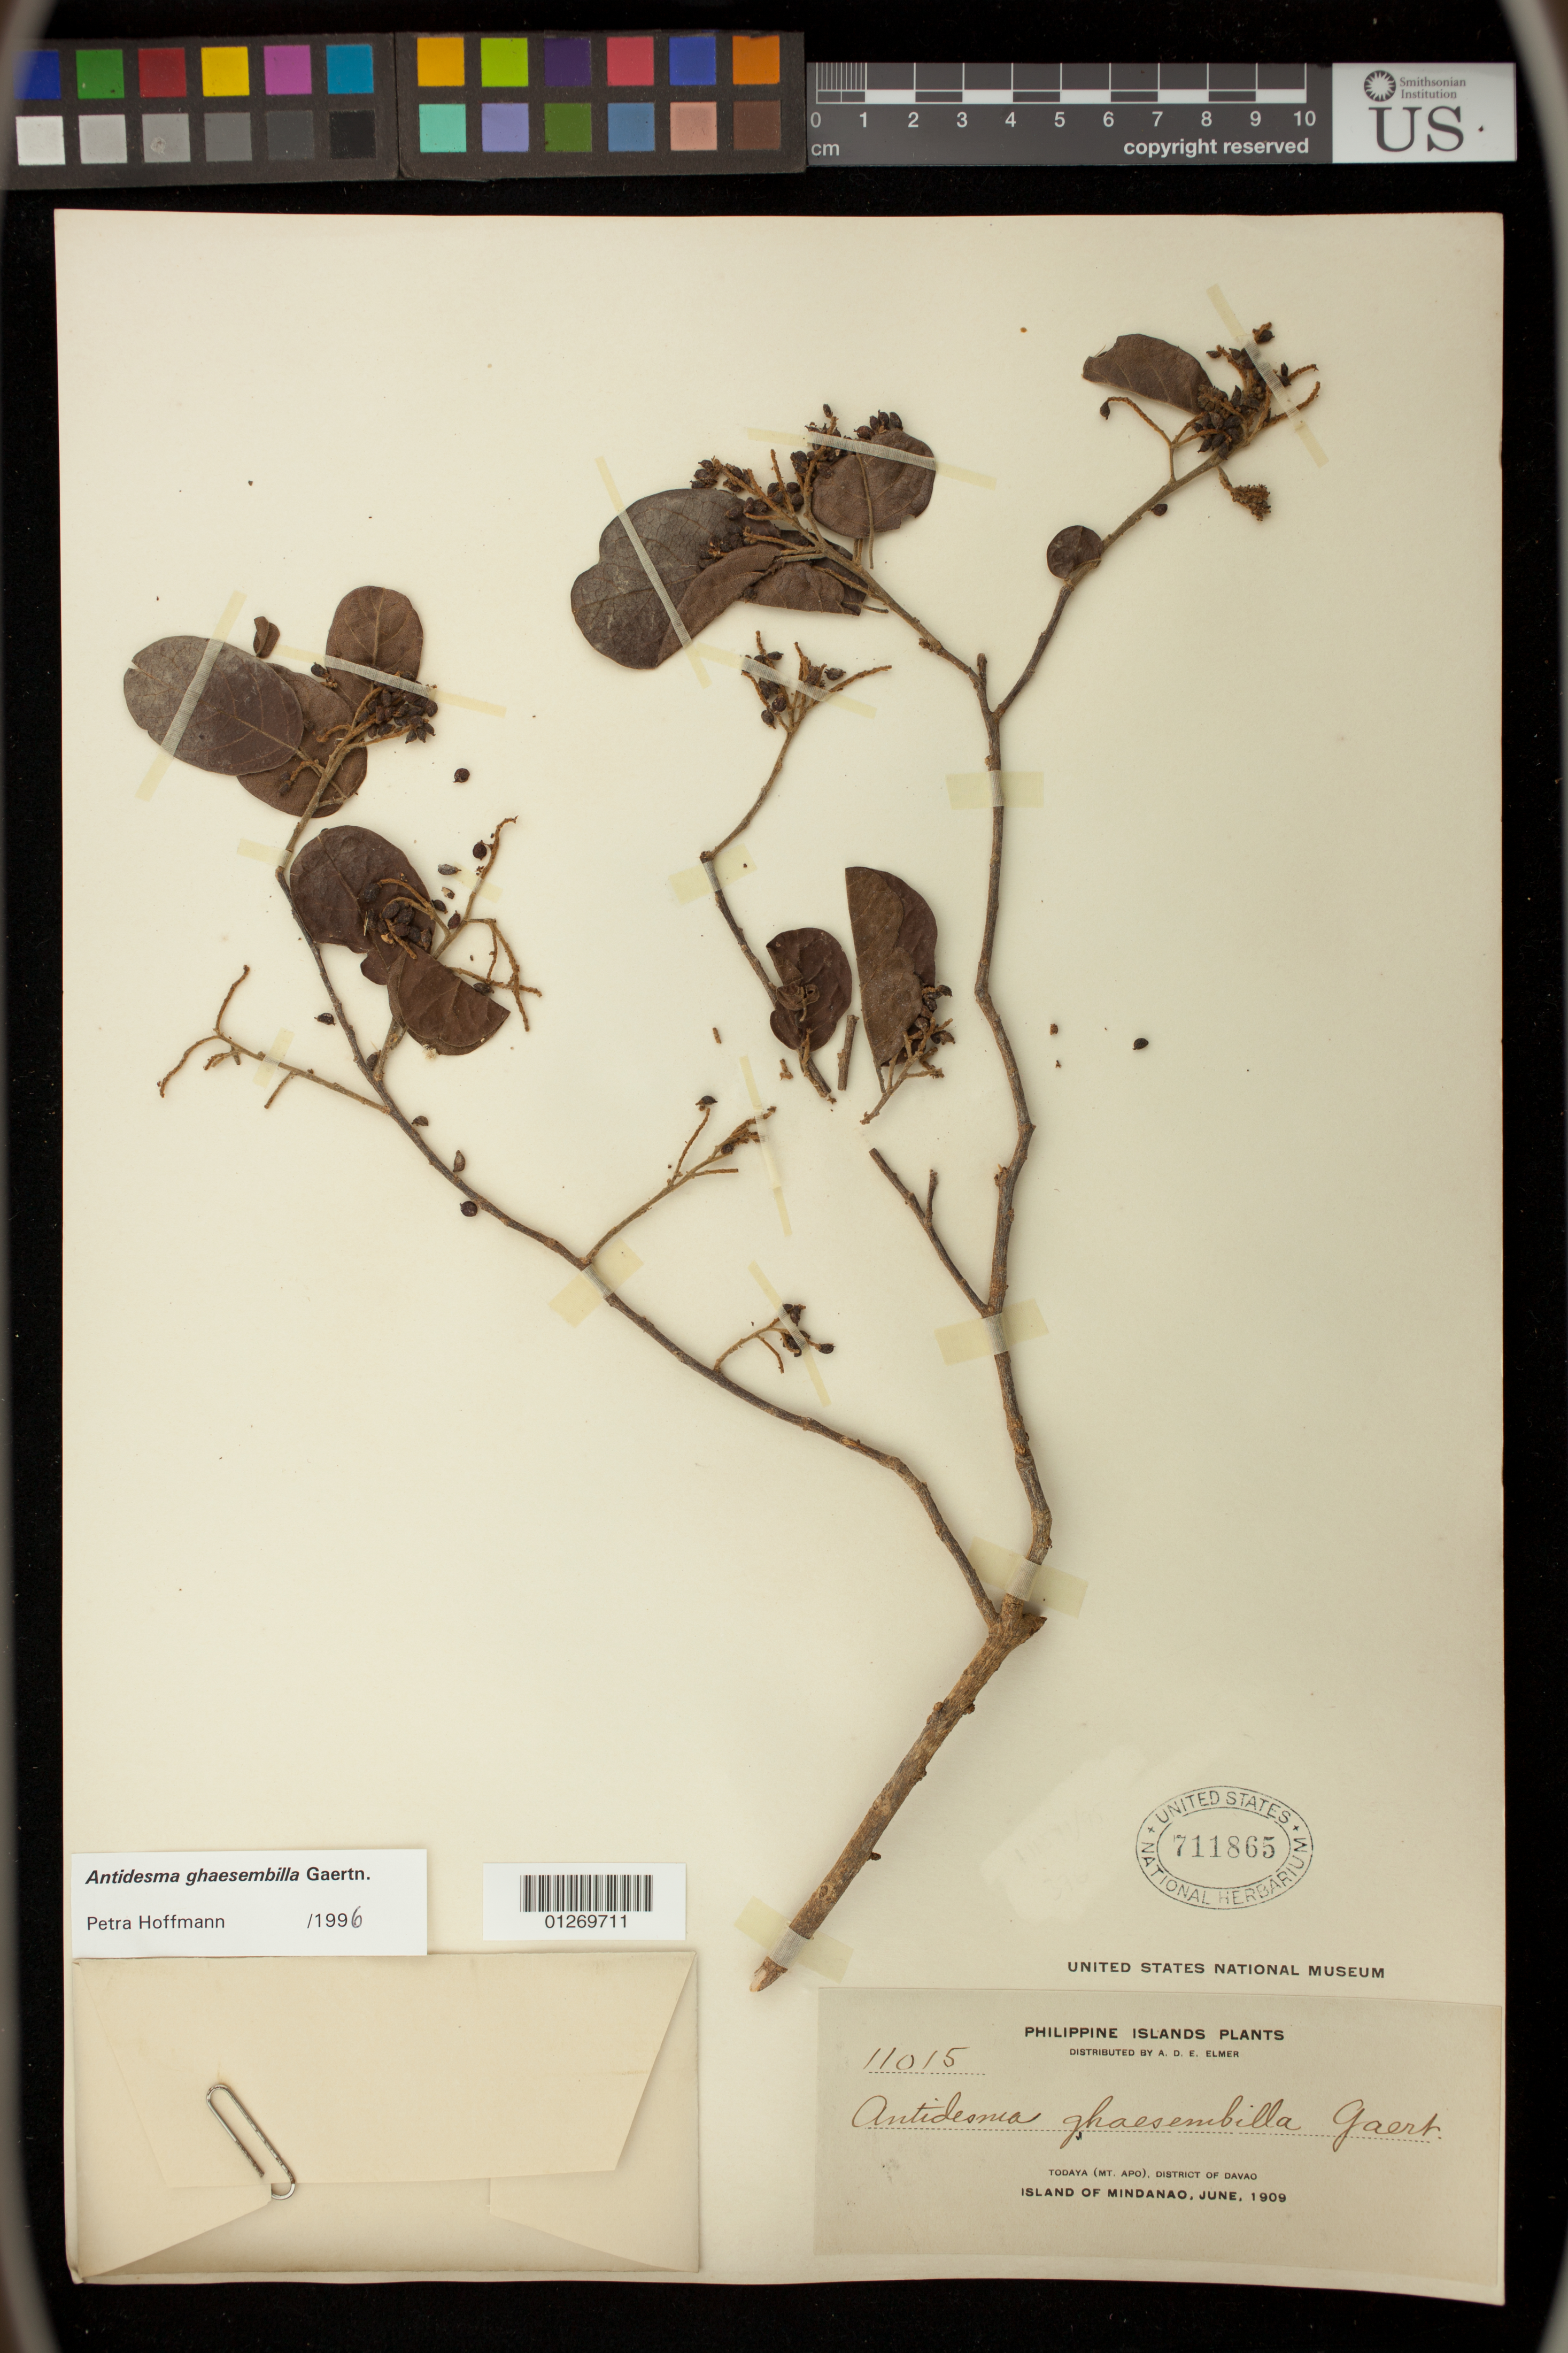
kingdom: Plantae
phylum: Tracheophyta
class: Magnoliopsida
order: Malpighiales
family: Phyllanthaceae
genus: Antidesma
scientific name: Antidesma ghaesembilla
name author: Gaertn.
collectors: A. D. E. Elmer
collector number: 11015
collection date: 1909-06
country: Philippines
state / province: Davao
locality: Todaya (Mt. Apo) Davao District, Island of Mindanao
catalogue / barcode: US 711865